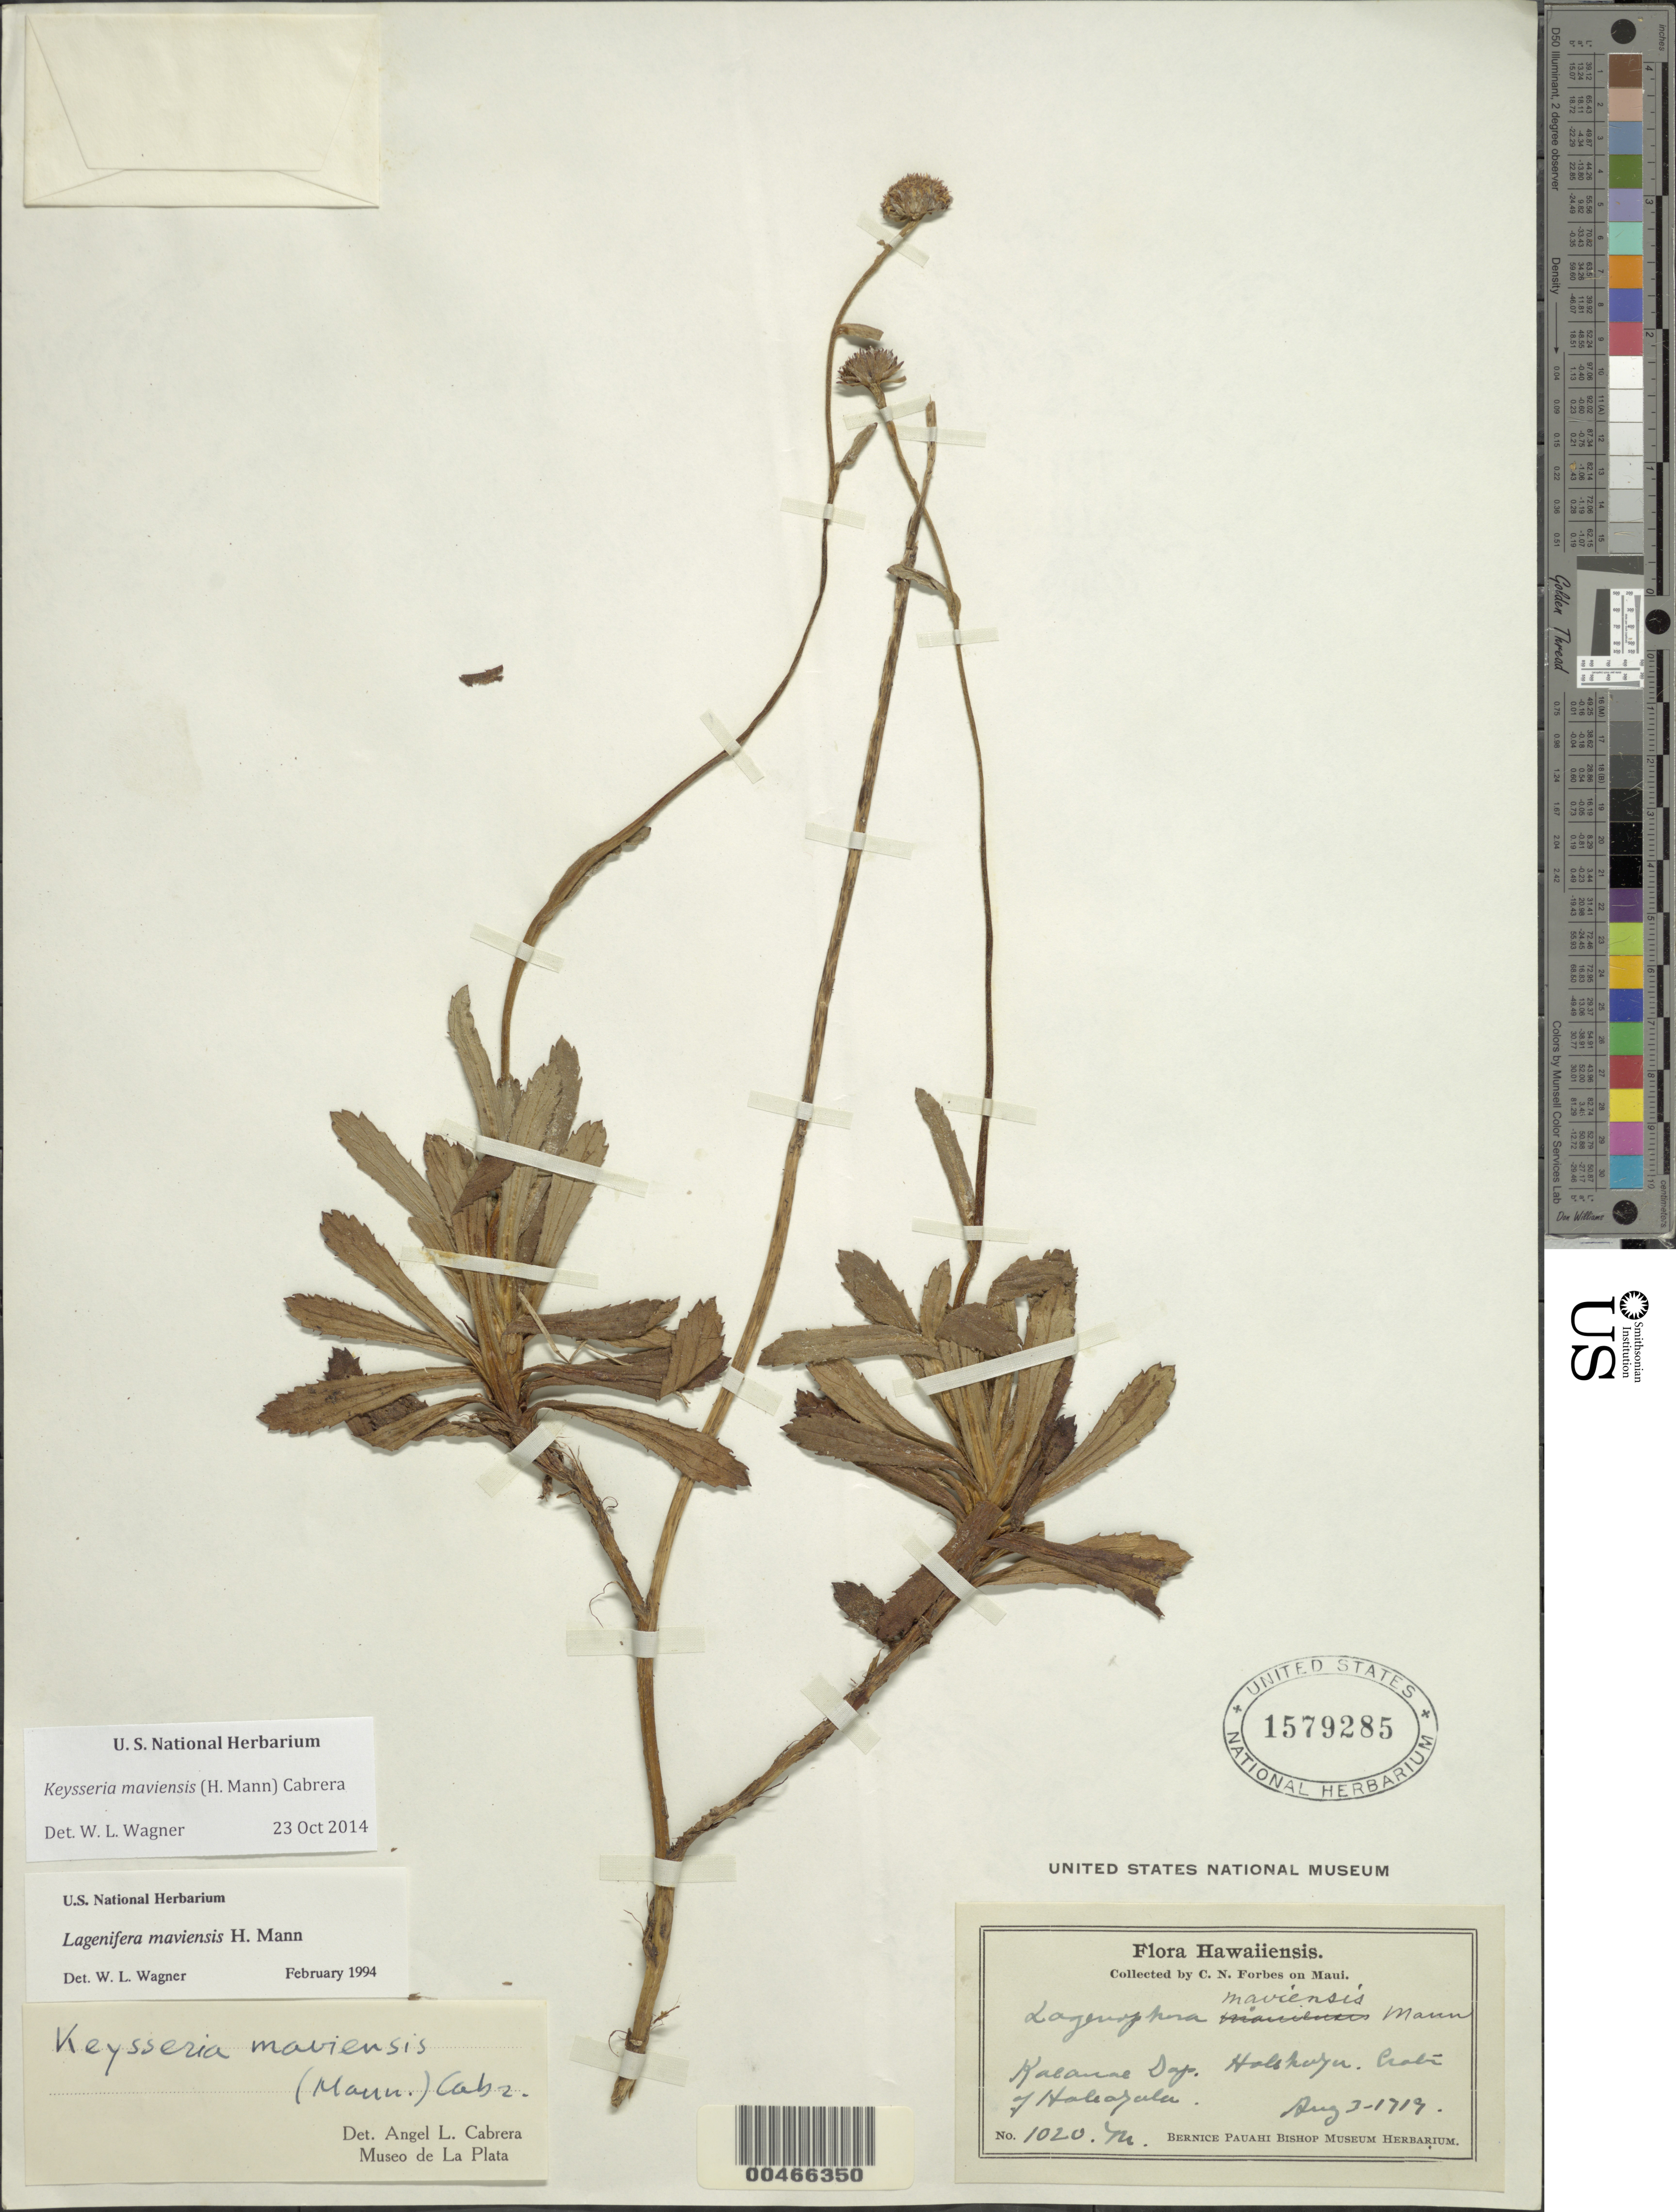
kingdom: Plantae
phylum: Tracheophyta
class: Magnoliopsida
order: Asterales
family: Asteraceae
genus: Keysseria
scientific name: Keysseria maviensis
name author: (H. Mann) Cabrera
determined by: Wagner, W. L., (BOT), Smithsonian Institution - National Museum of Natural History (UNITED STATES)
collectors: C. N. Forbes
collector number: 1020.M.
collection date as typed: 3 Aug 1919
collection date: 1919-08-03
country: United States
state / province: Hawaii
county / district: Maui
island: Maui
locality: Kaeanne Gap. Holehaku, Crater of Haleakala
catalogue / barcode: US 1579285